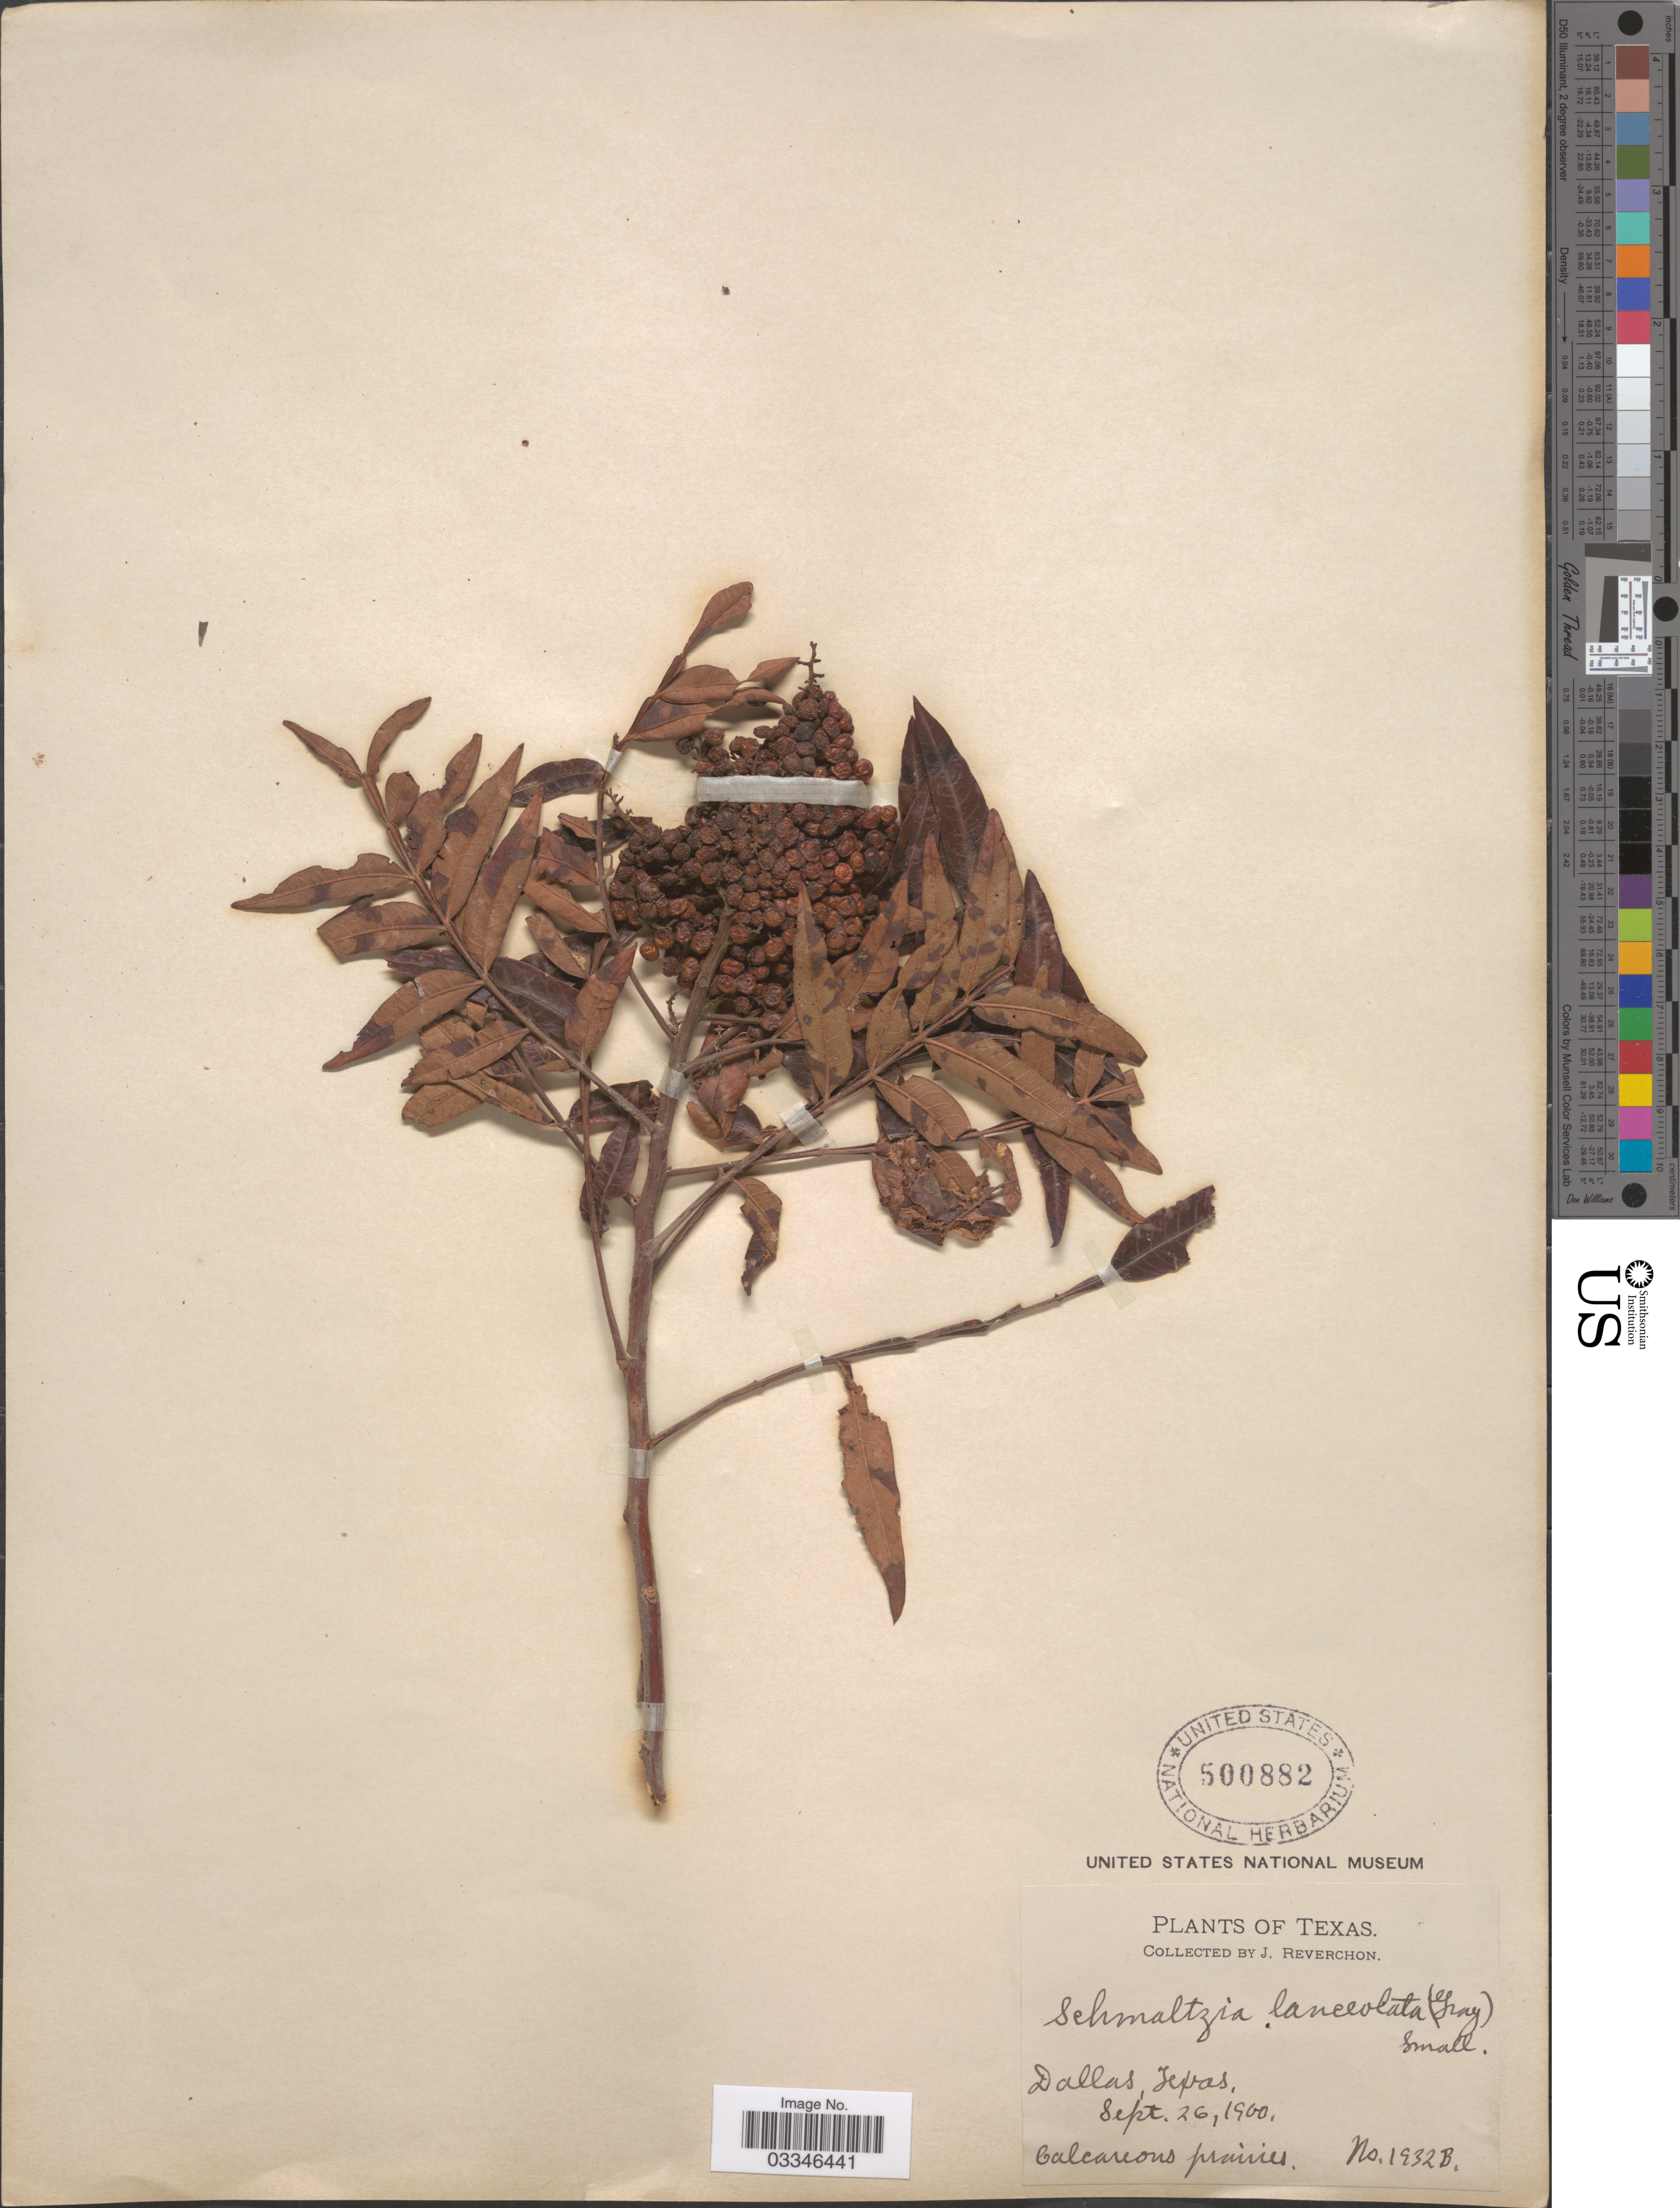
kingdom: Plantae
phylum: Tracheophyta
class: Magnoliopsida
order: Sapindales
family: Anacardiaceae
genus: Rhus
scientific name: Rhus lanceolata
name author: (A. Gray) Britton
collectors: J. Reverchon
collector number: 1932B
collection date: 1900-09-26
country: United States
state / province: Texas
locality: Dallas.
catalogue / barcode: US 500882